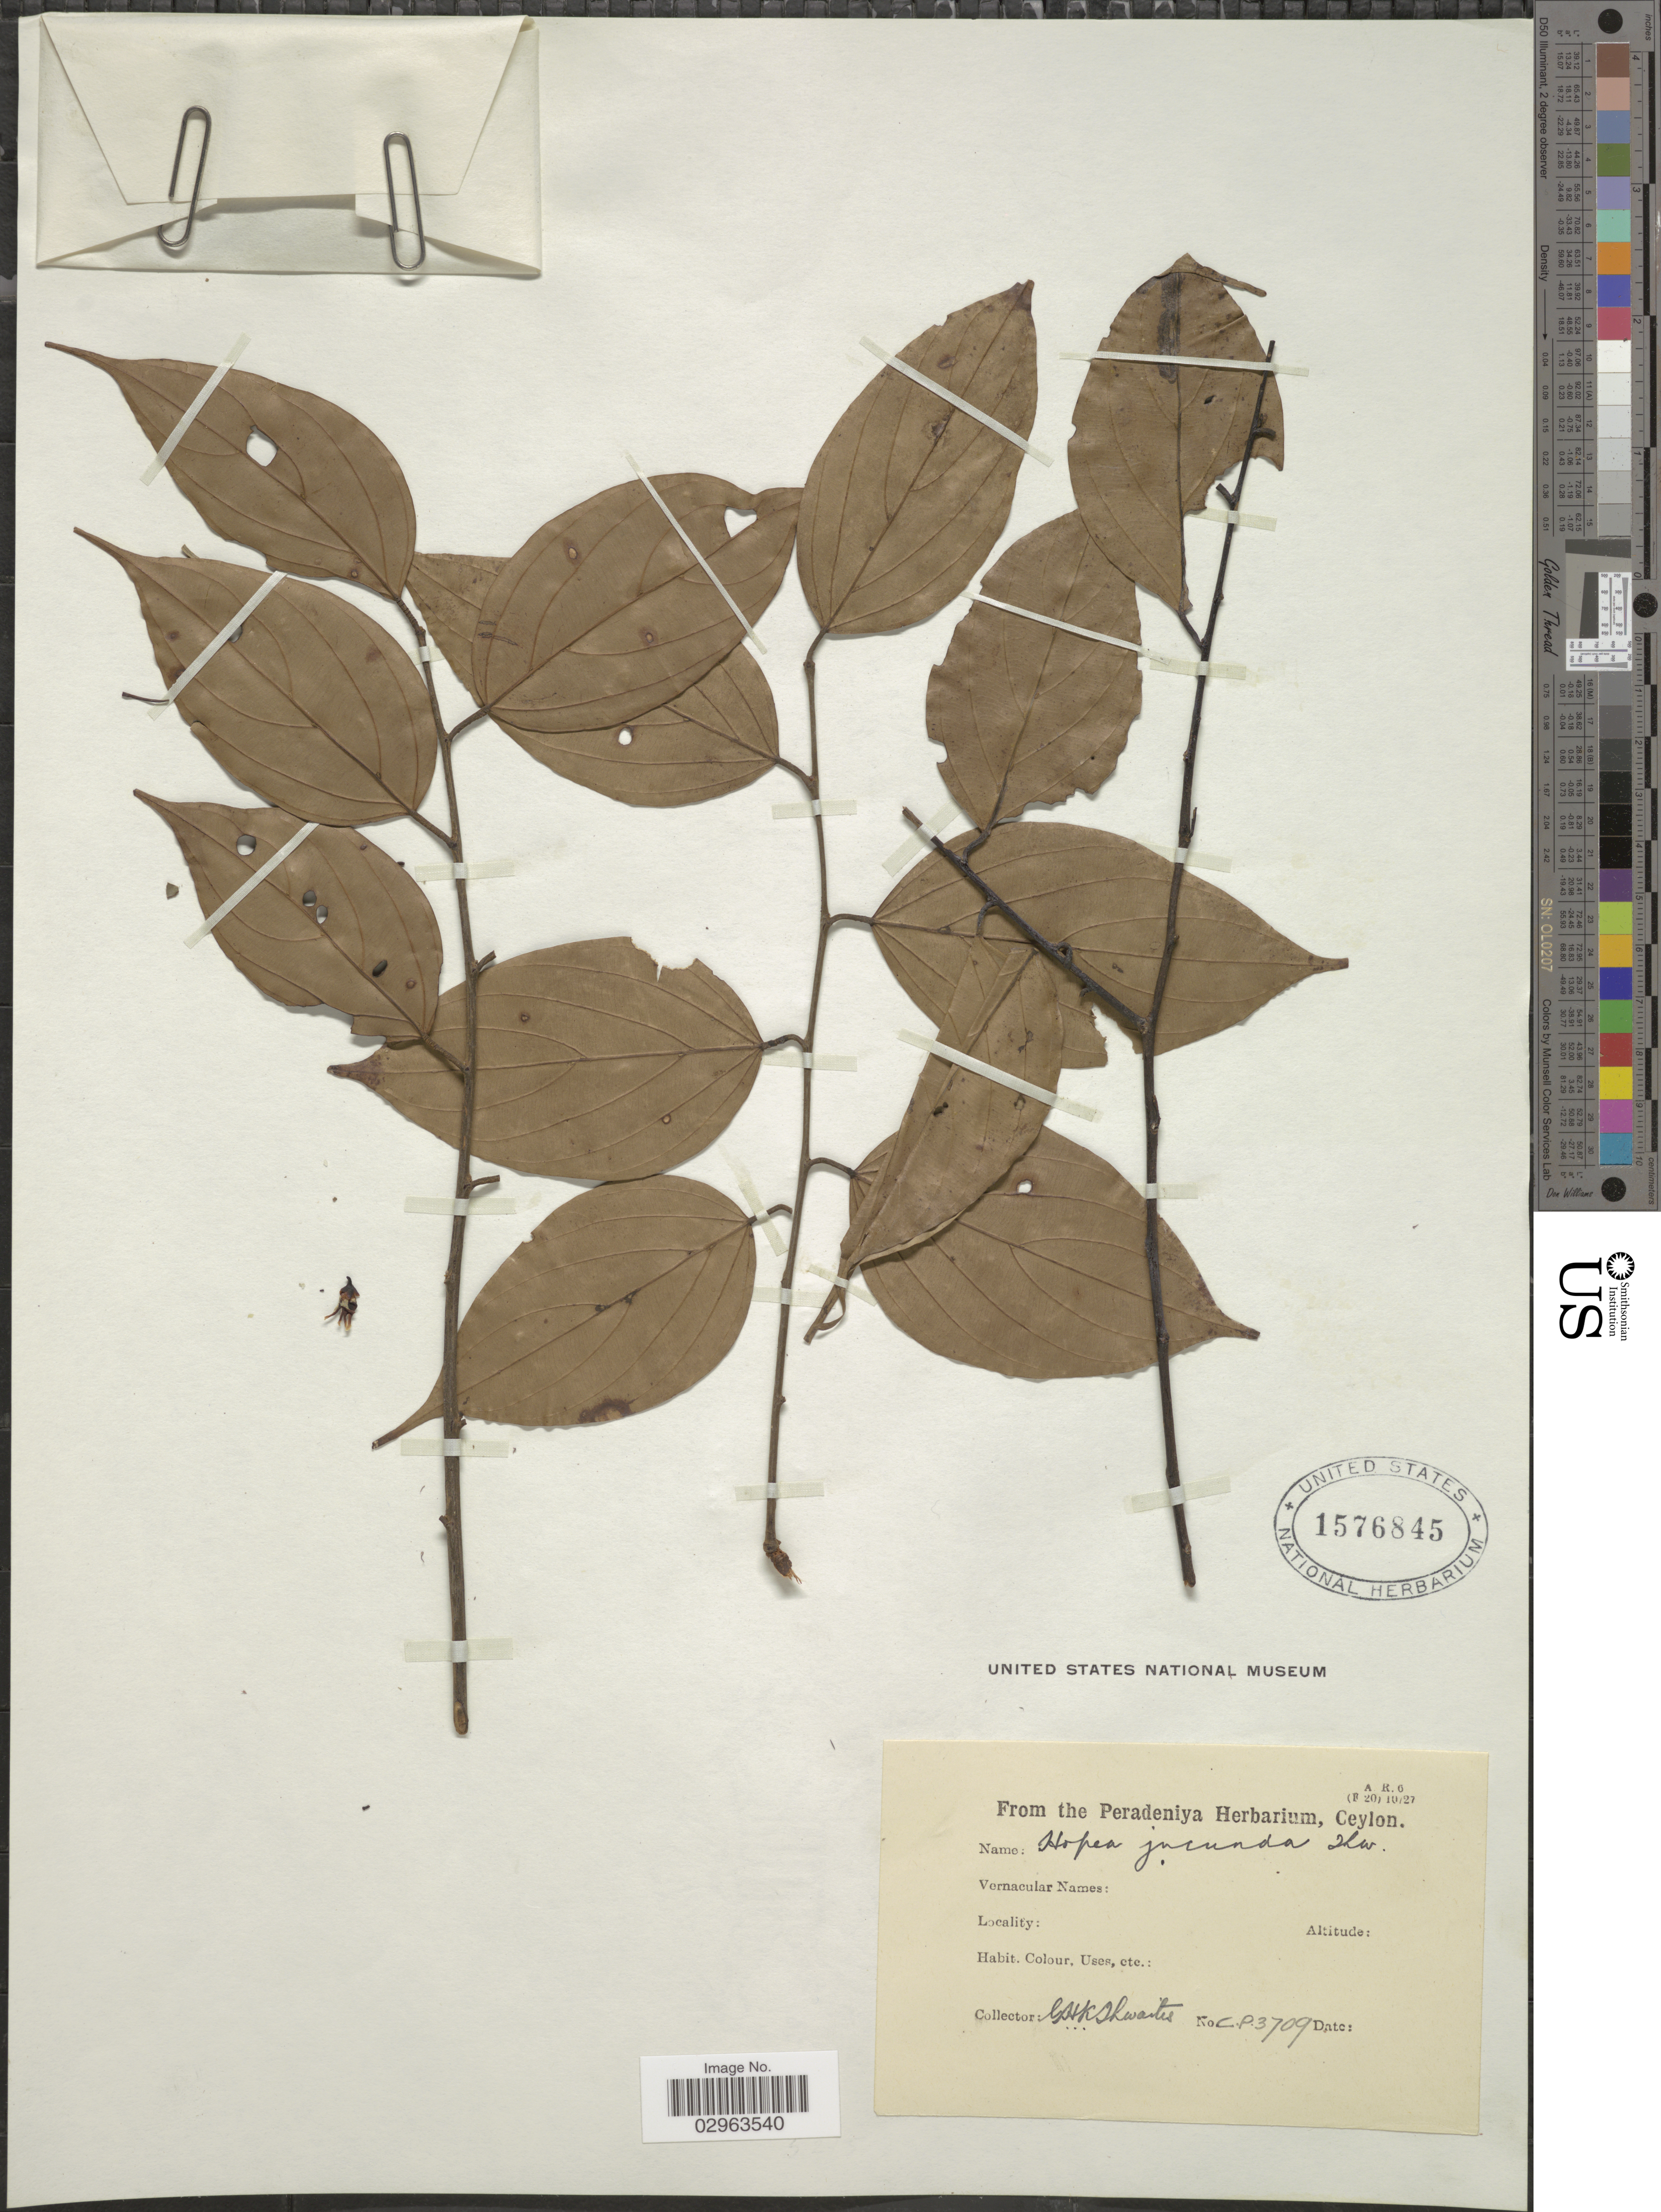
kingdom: Plantae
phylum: Tracheophyta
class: Magnoliopsida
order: Malvales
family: Dipterocarpaceae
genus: Hopea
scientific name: Hopea jucunda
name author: Thwaites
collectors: G. H. K. Thwaites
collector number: C.P. 3709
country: Sri Lanka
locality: Ceylon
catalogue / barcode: US 1576845